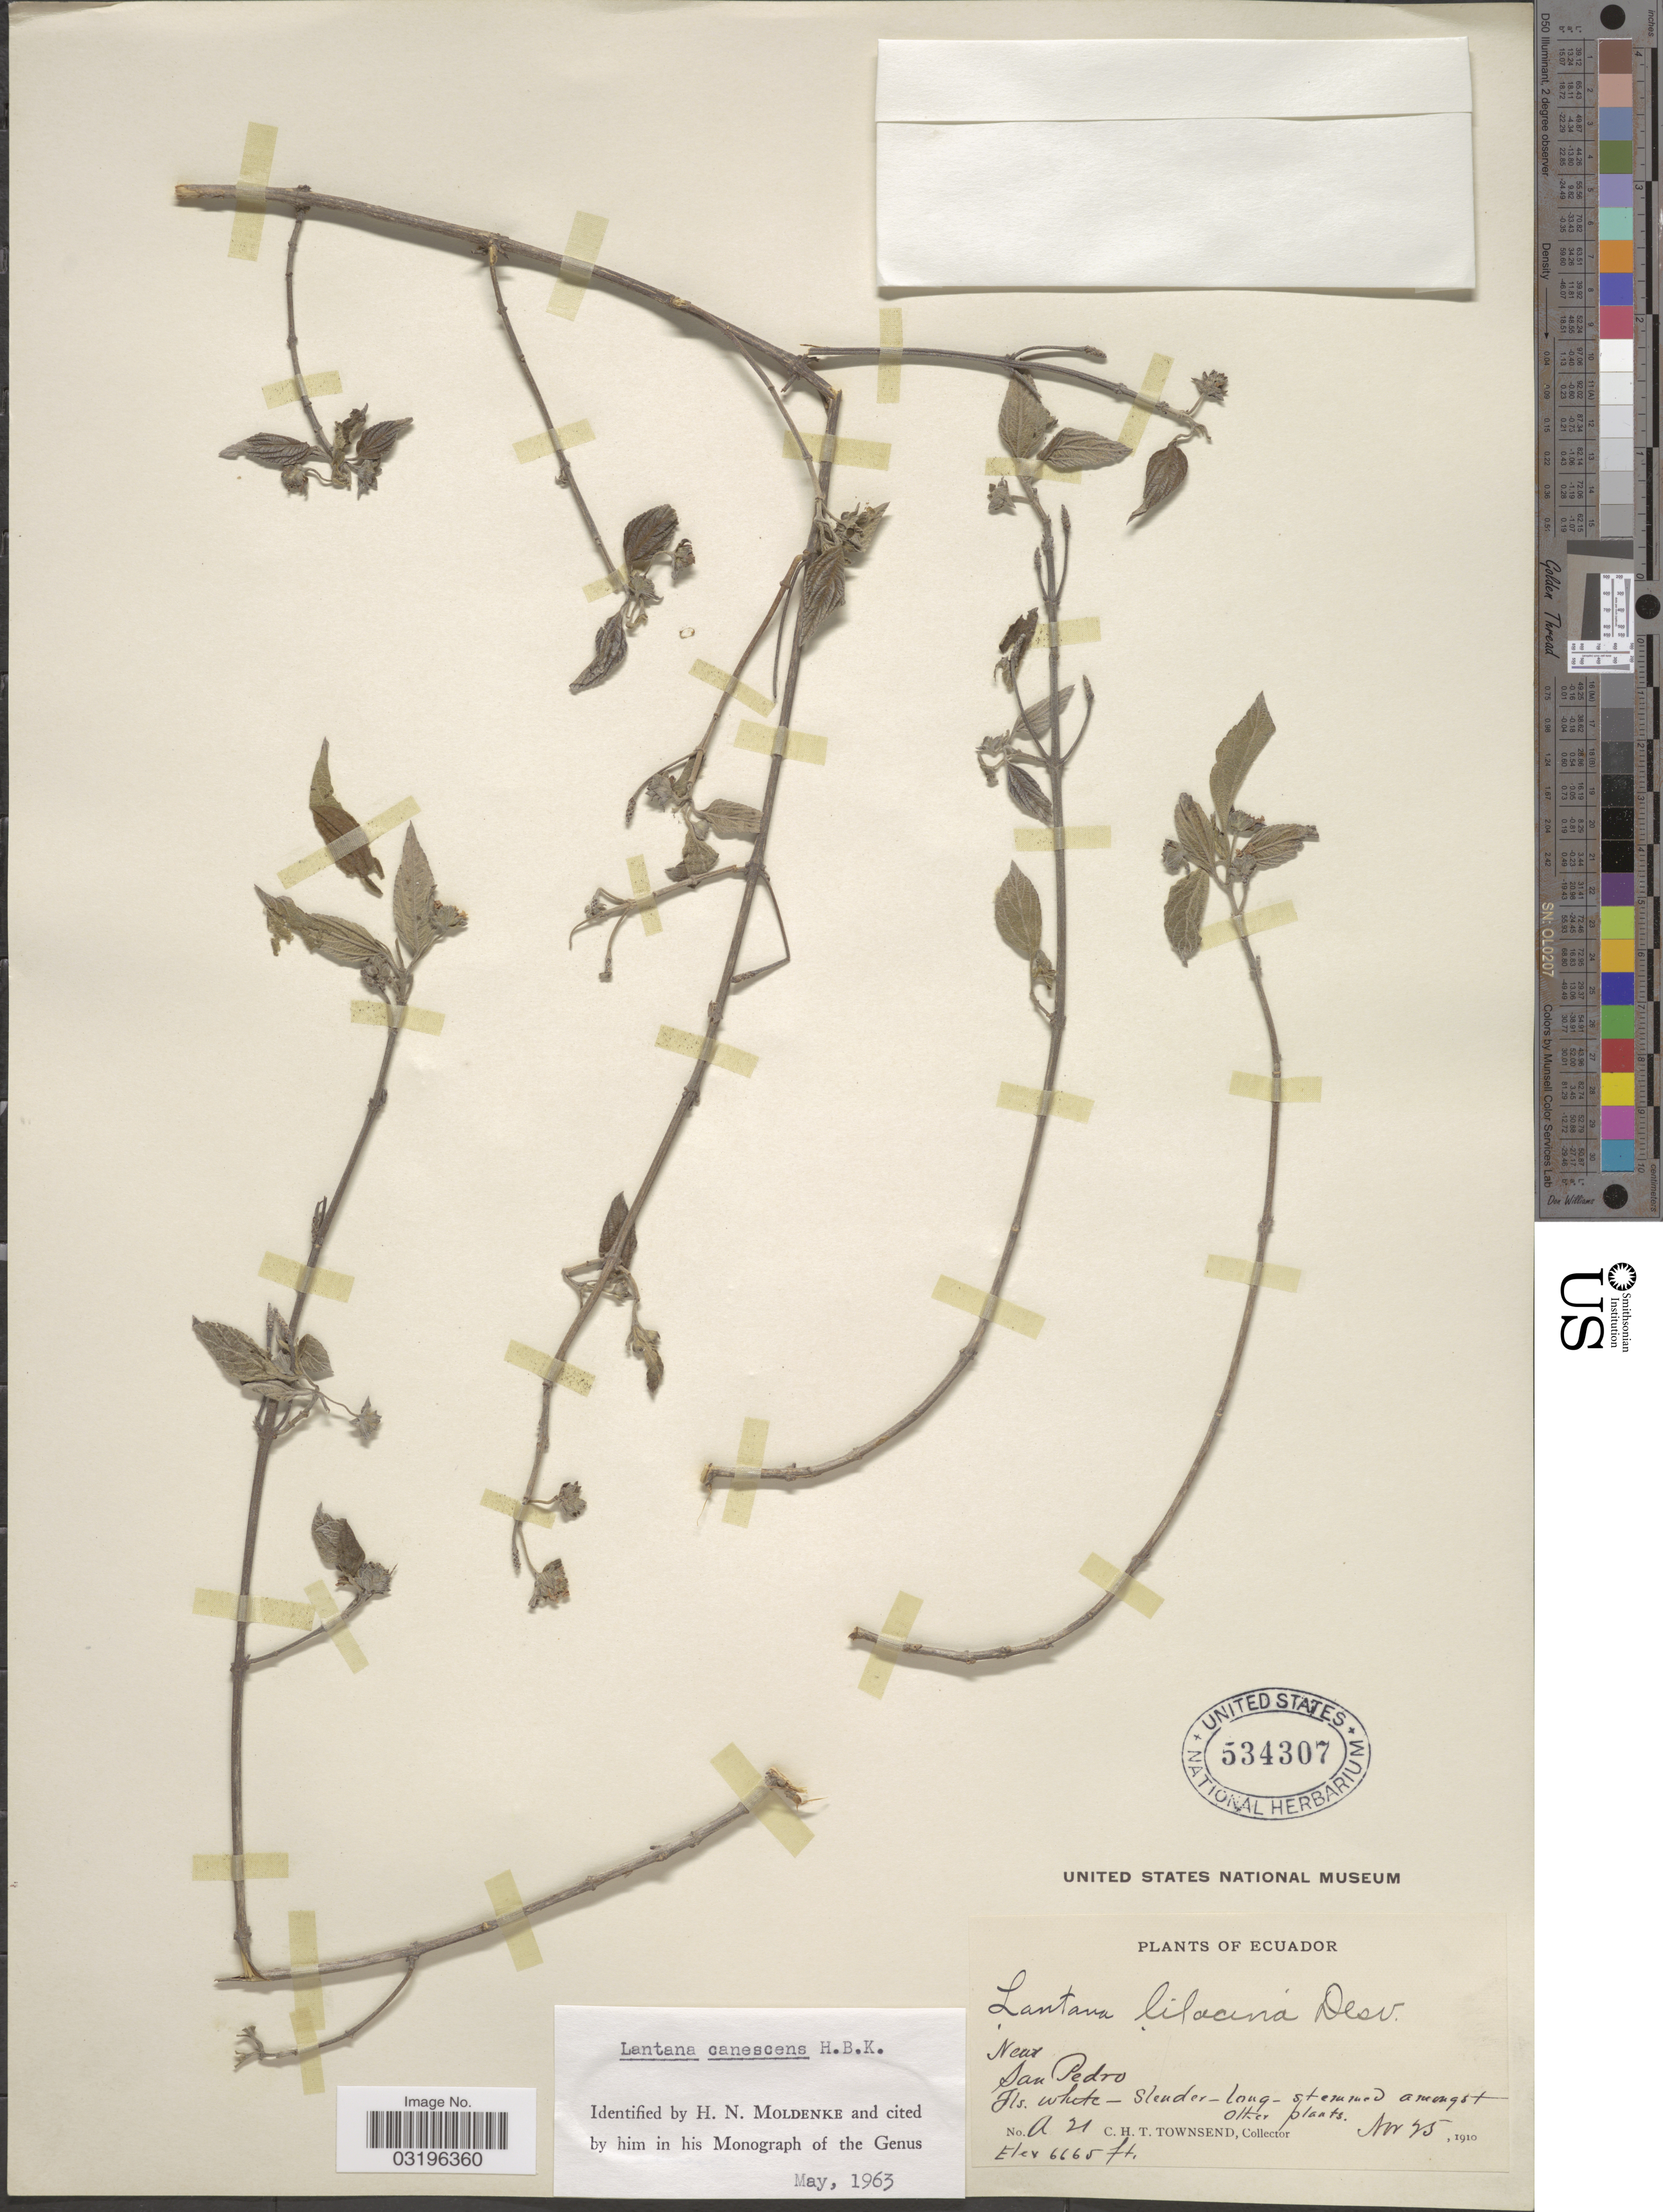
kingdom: Plantae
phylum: Tracheophyta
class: Magnoliopsida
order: Lamiales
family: Verbenaceae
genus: Lantana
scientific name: Lantana canescens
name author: Kunth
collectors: C. H. T. Townsend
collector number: A21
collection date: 1910-11-25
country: Ecuador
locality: Near San Pedro.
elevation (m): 2031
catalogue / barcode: US 534307